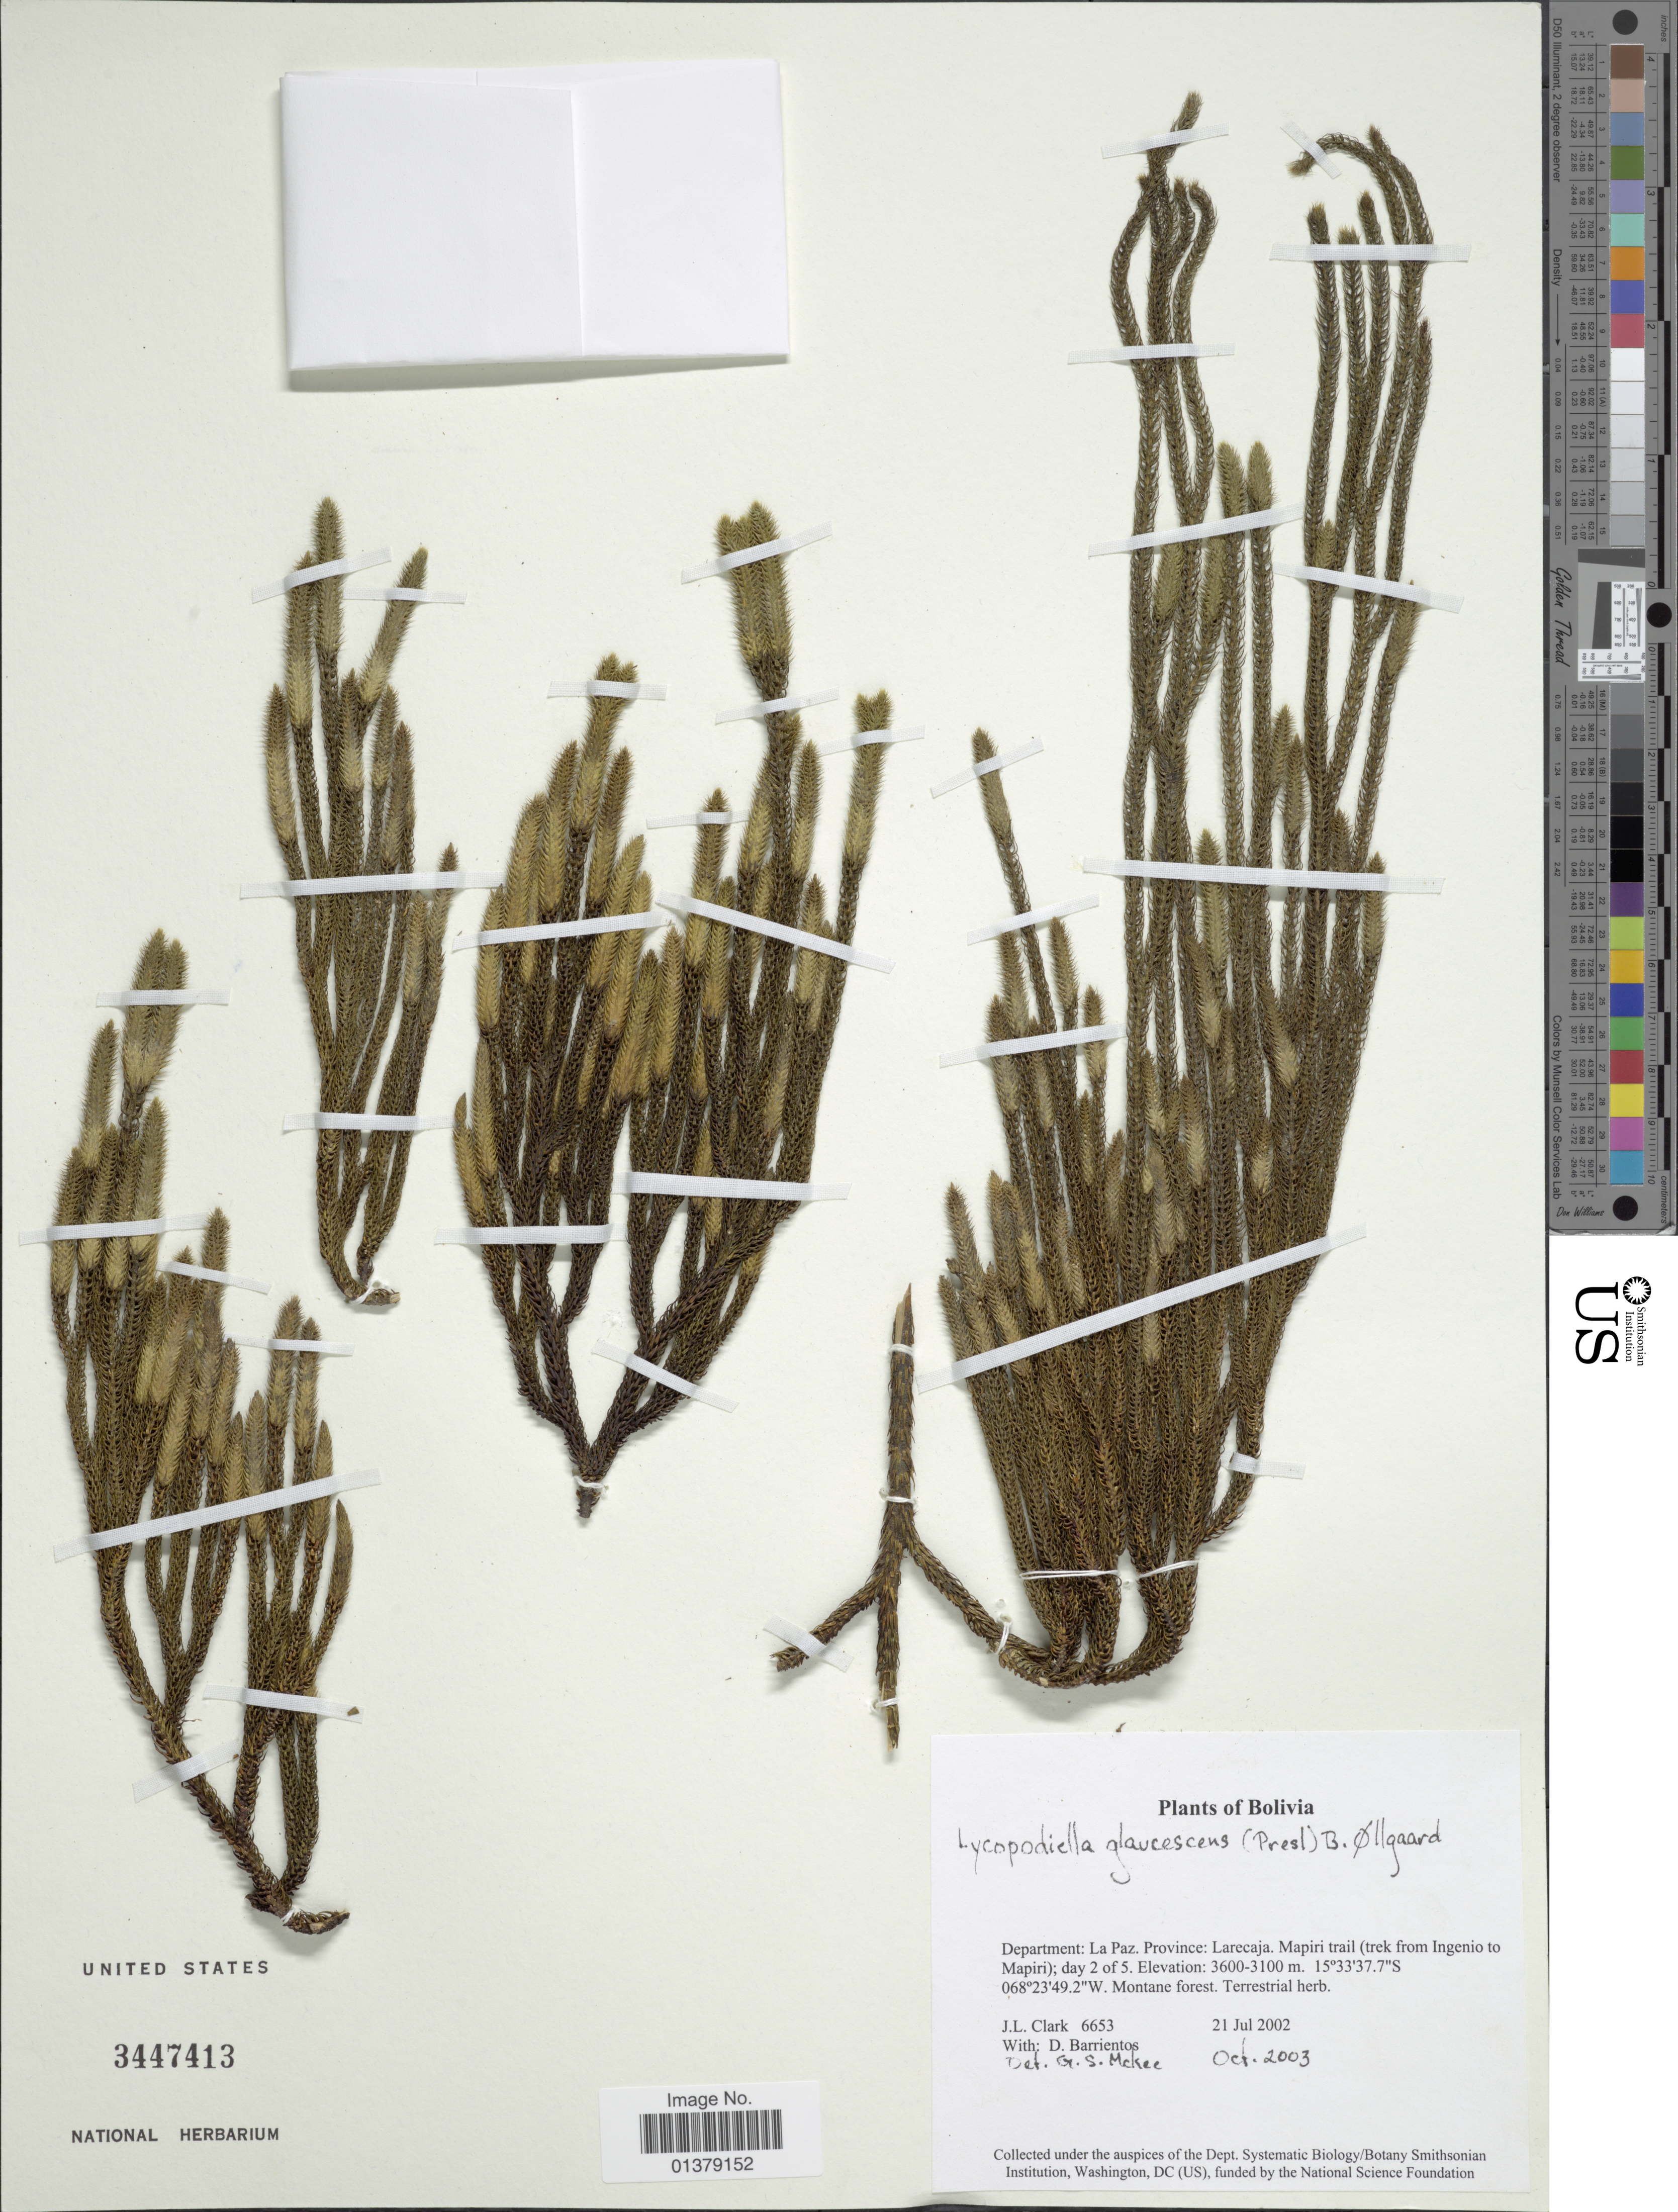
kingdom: Plantae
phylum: Tracheophyta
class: Lycopodiopsida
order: Lycopodiales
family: Lycopodiaceae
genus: Palhinhaea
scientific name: Palhinhaea glaucescens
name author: (C. Presl) Holub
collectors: J. L. Clark & D. Barrientos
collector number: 6653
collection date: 2002-07-21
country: Bolivia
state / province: La Paz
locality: Province: Larecaja, Mapiri trail (trek from Ingenio to Mapiri); day 2 of 5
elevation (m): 3100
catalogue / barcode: US 3447413